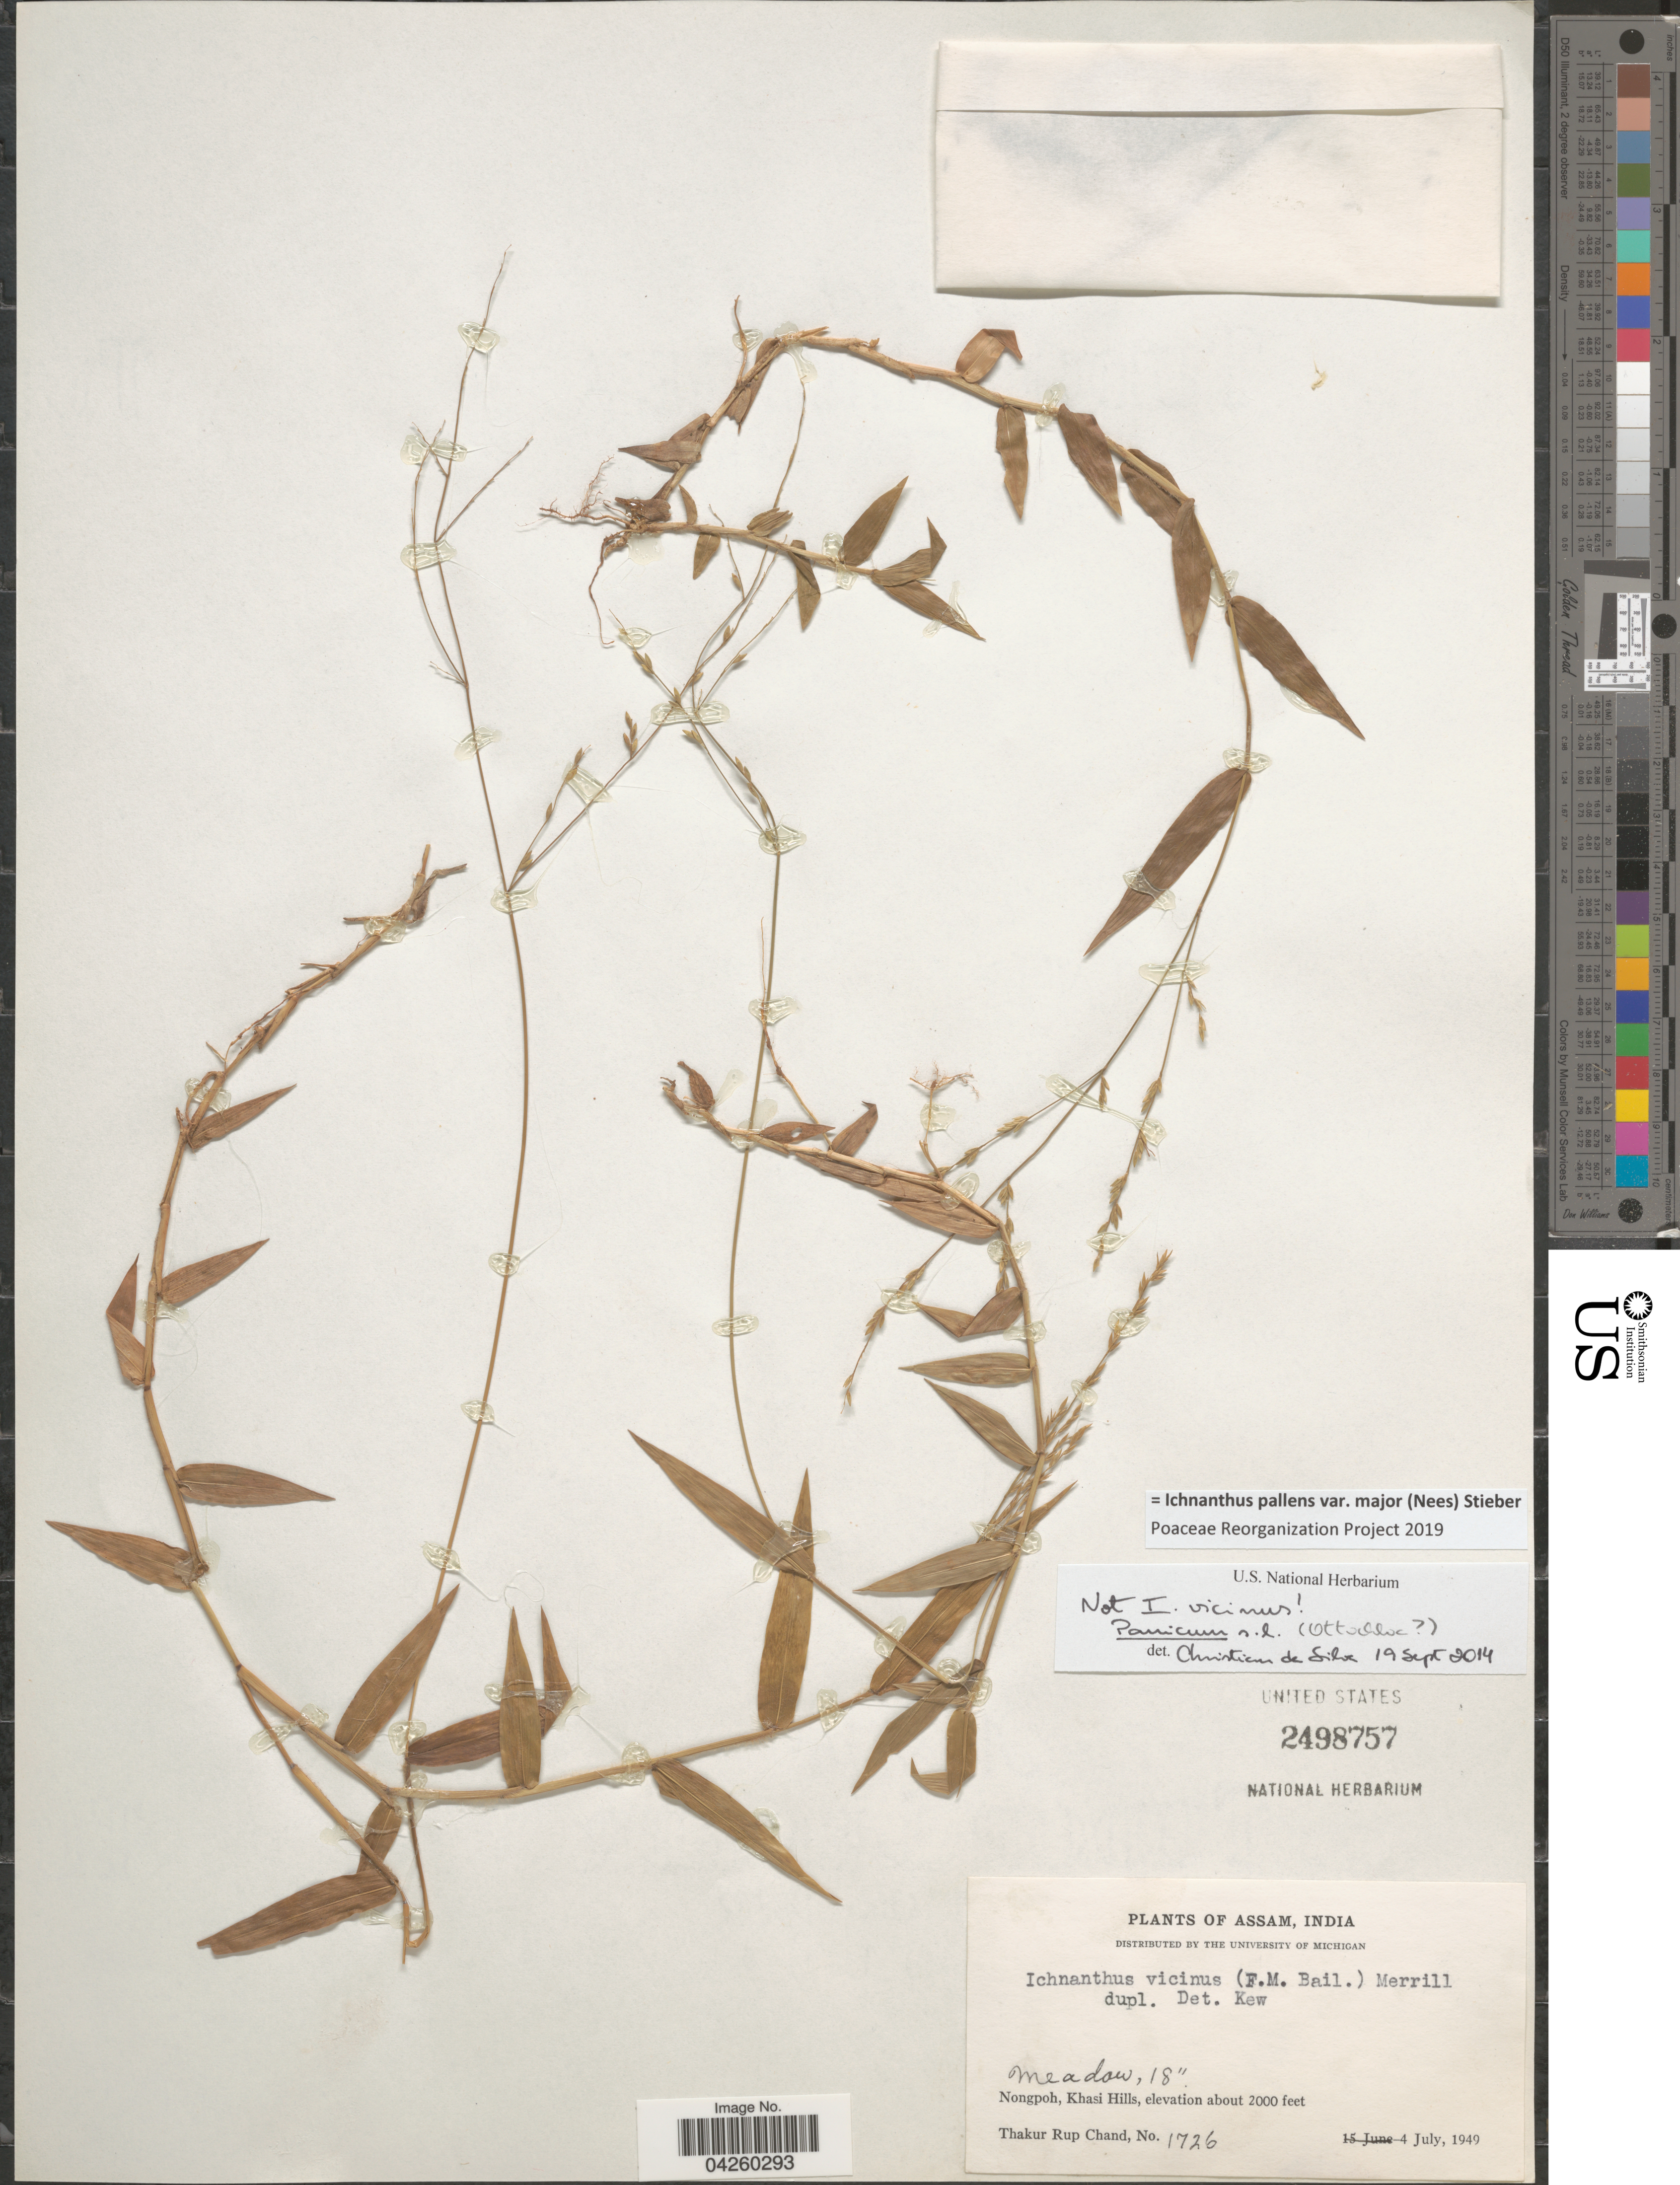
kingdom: Plantae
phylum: Tracheophyta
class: Liliopsida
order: Poales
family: Poaceae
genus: Ichnanthus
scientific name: Ichnanthus pallens var. major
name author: (Nees) Stieber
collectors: T. R. Chand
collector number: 1726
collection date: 1949-07-04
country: India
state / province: Meghalaya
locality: Nongpoh, Khasi Hills.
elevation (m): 610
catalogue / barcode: US 2498757